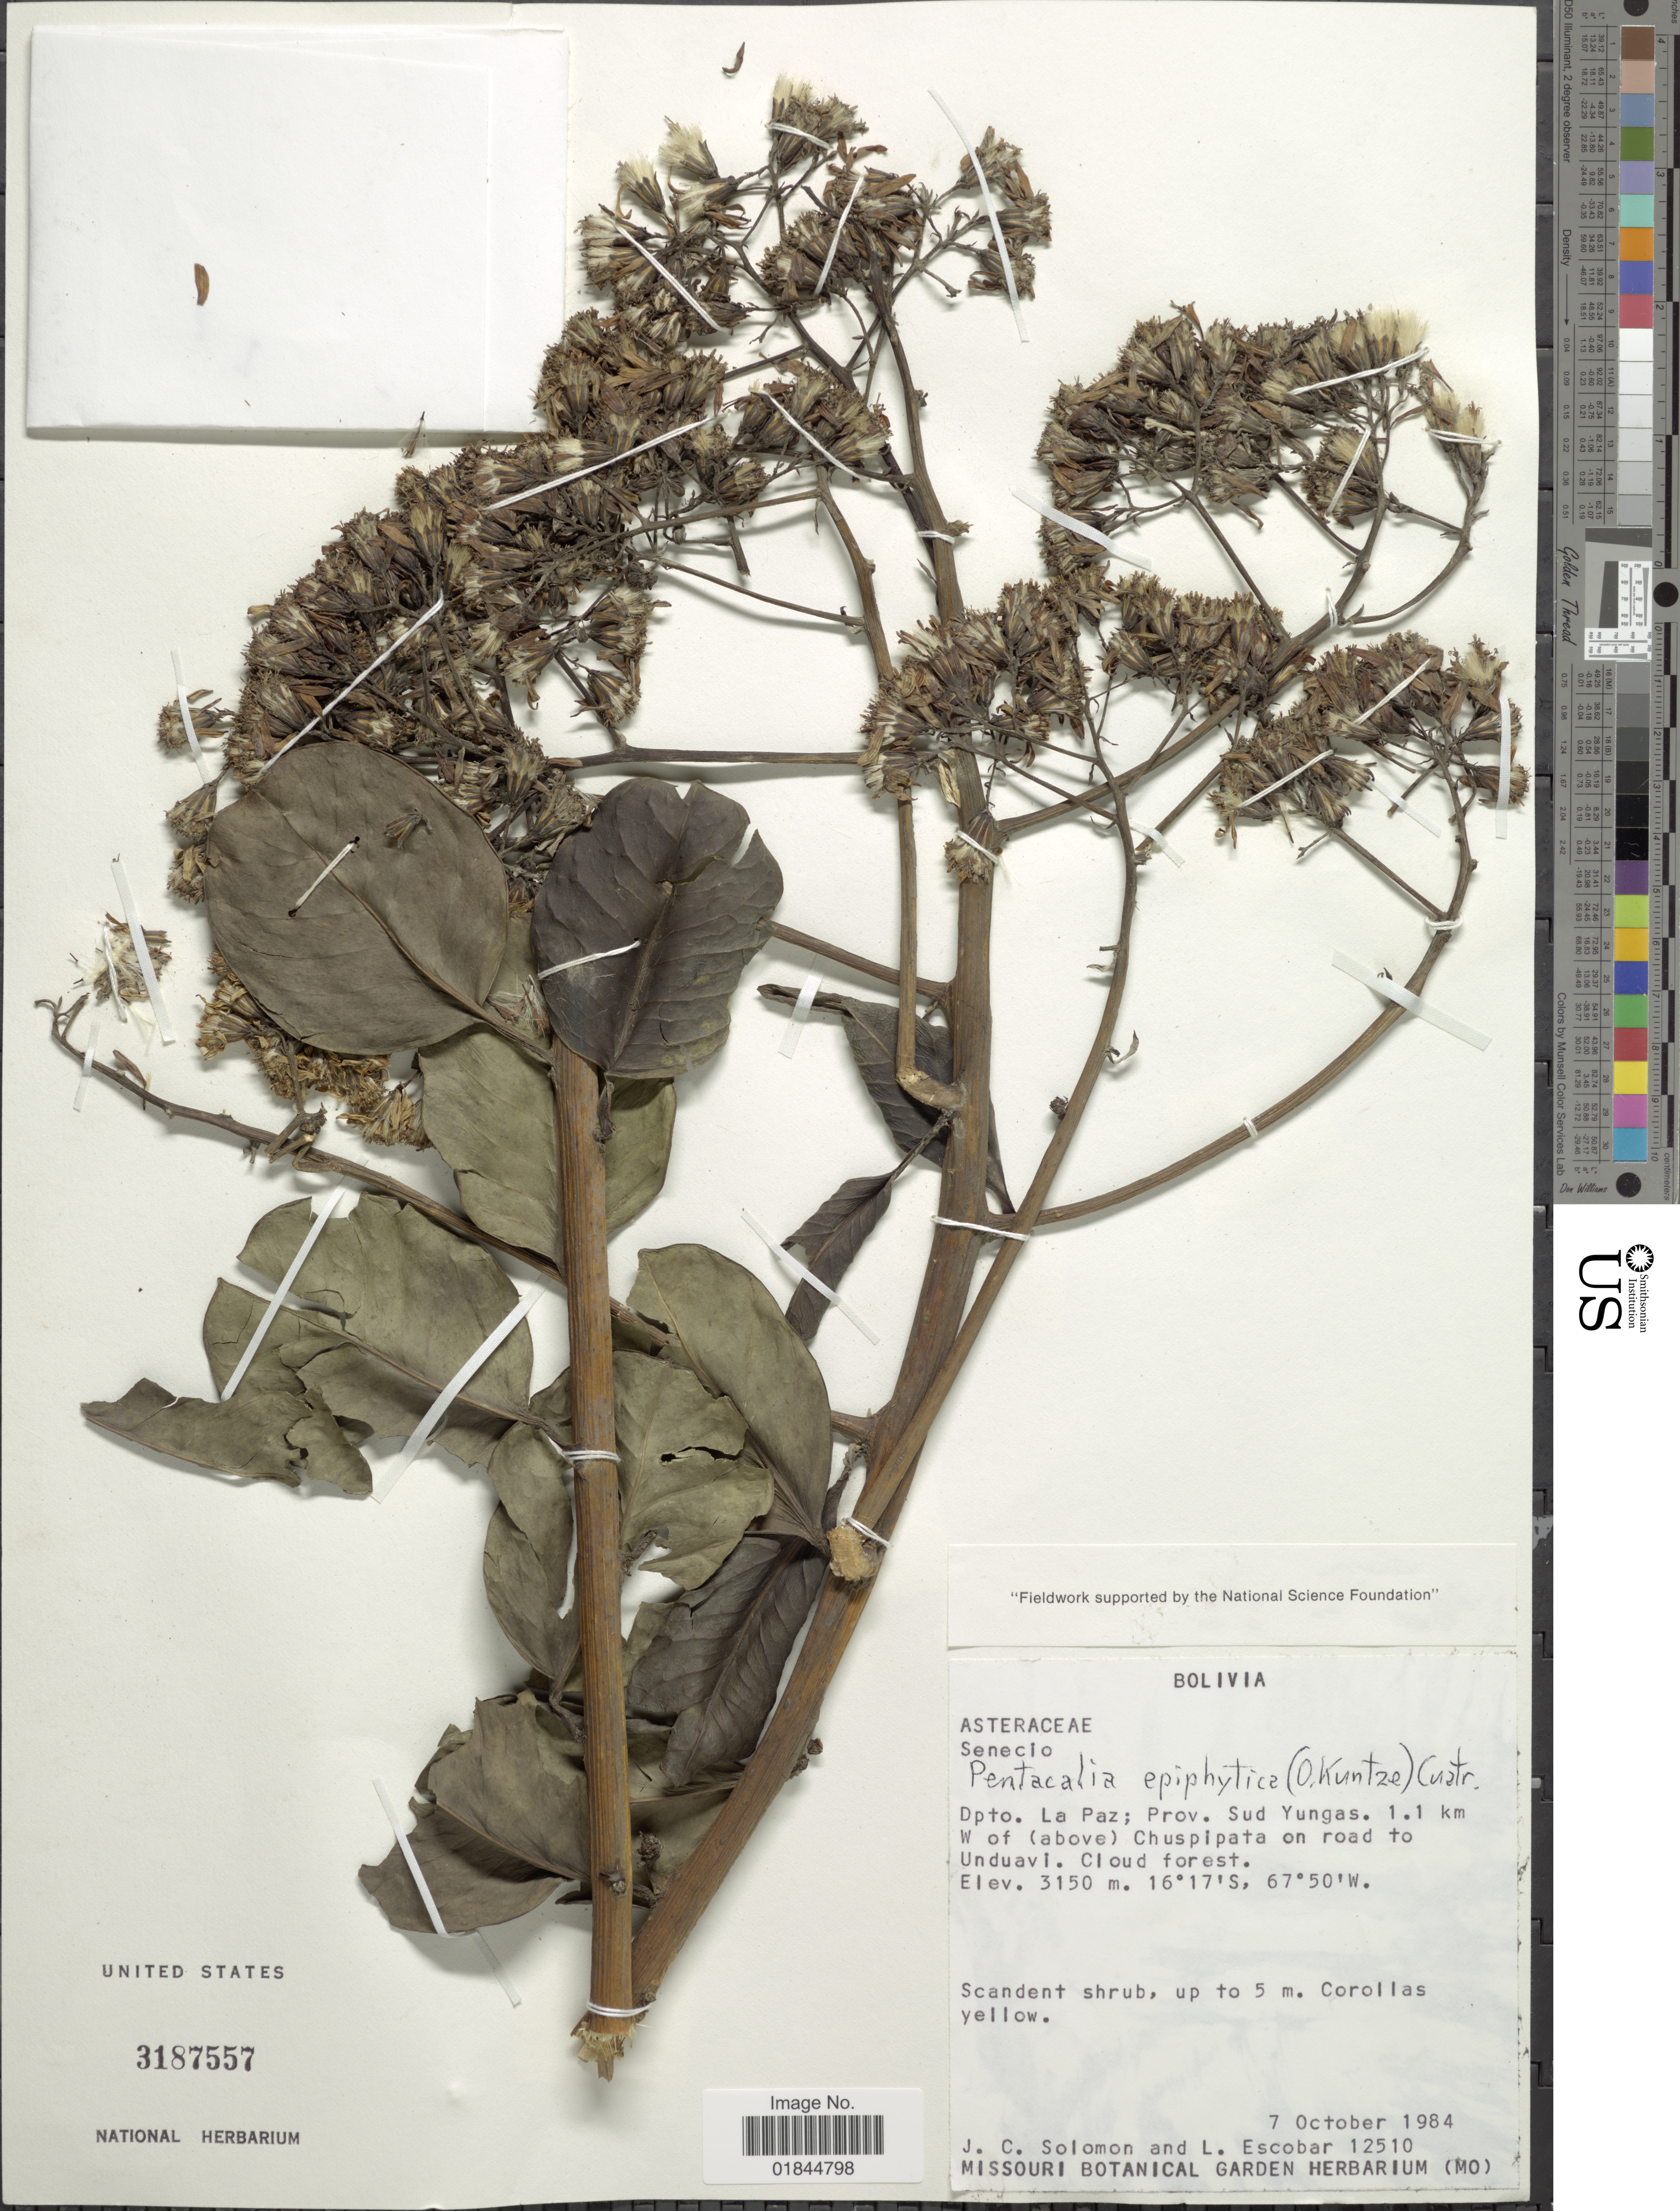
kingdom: Plantae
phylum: Tracheophyta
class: Magnoliopsida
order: Asterales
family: Asteraceae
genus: Pentacalia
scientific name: Pentacalia epiphytica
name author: (Kuntze) Cuatrec.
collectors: J. C. Solomon & L. Escobar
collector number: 12510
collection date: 1984-10-07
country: Bolivia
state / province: La Paz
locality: Dpto. La Paz: Prov. Sud Yungas. 1.1 km W of W (above) Chuspipata on road to Unduavi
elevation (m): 3150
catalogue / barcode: US 3187557